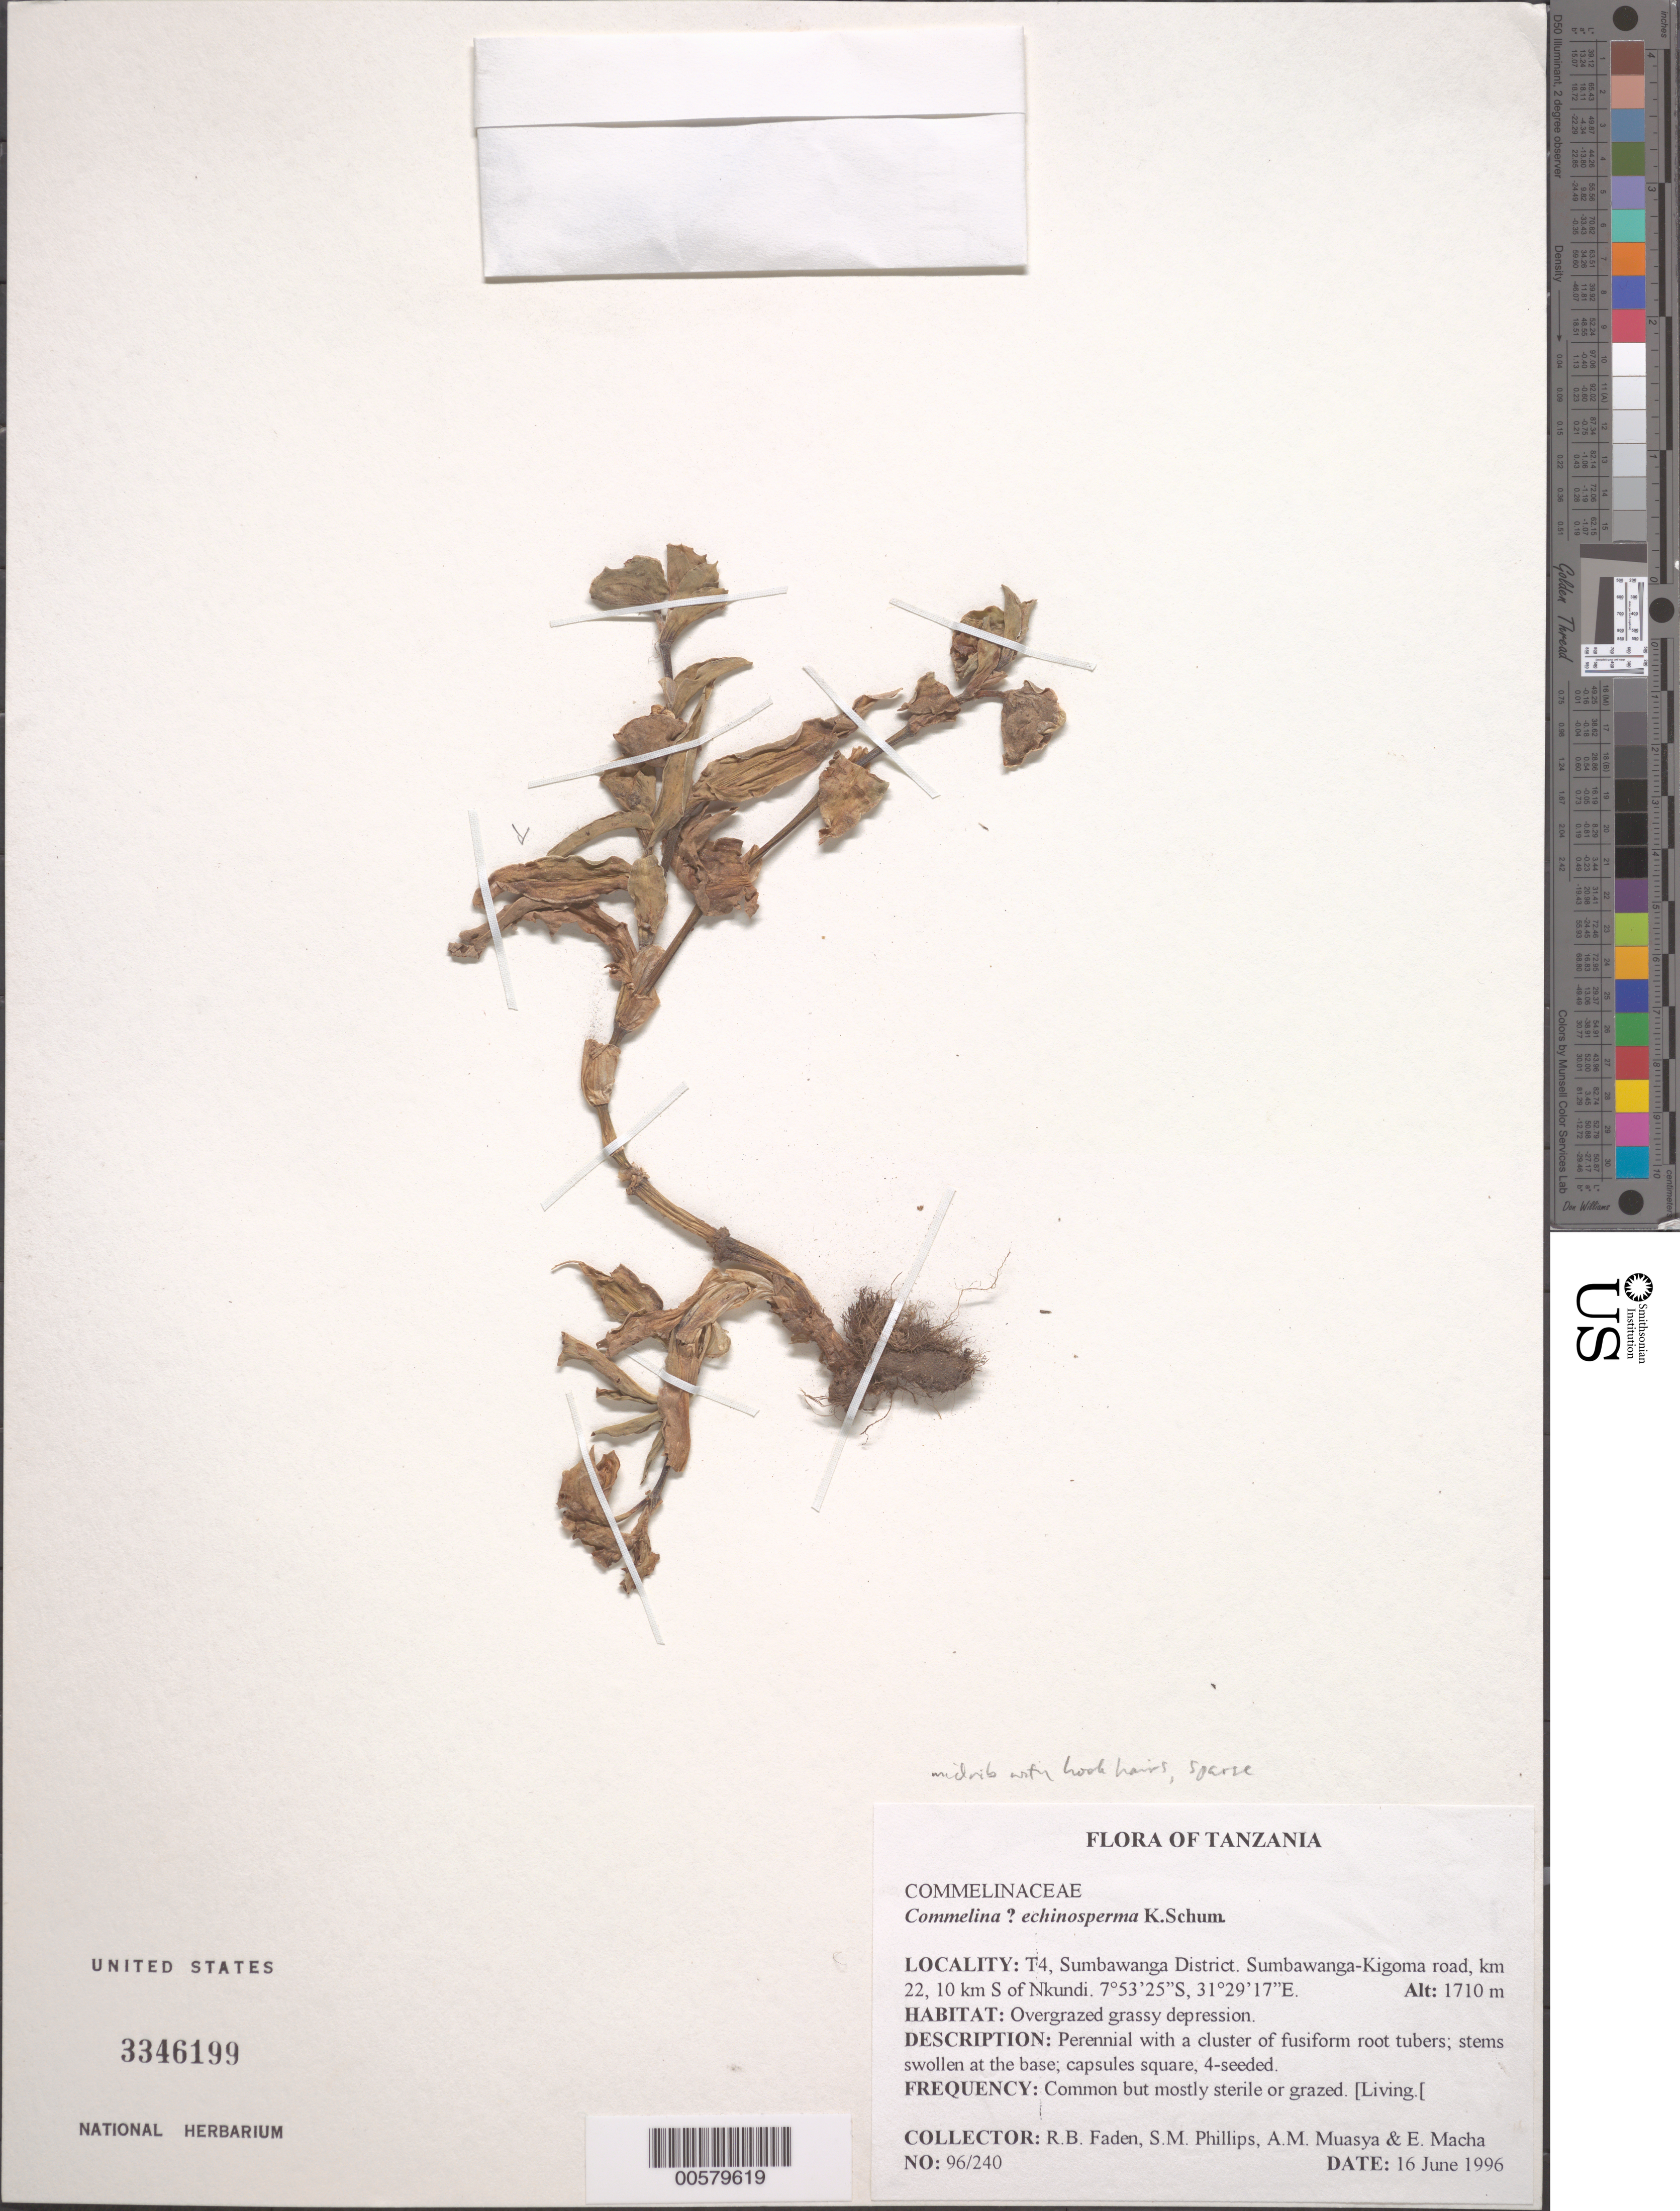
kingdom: Plantae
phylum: Tracheophyta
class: Liliopsida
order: Commelinales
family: Commelinaceae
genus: Commelina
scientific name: Commelina echinosperma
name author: K. Schum.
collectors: R. B. Faden, S. M. Phillips, A. Muasya & E. Macha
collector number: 96/240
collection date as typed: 16 Jun 1996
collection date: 1996-06-16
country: Tanzania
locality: T4, sumbawanga dist., kigoma-sombawanga road, s of nkundi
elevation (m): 1710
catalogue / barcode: US 3346199